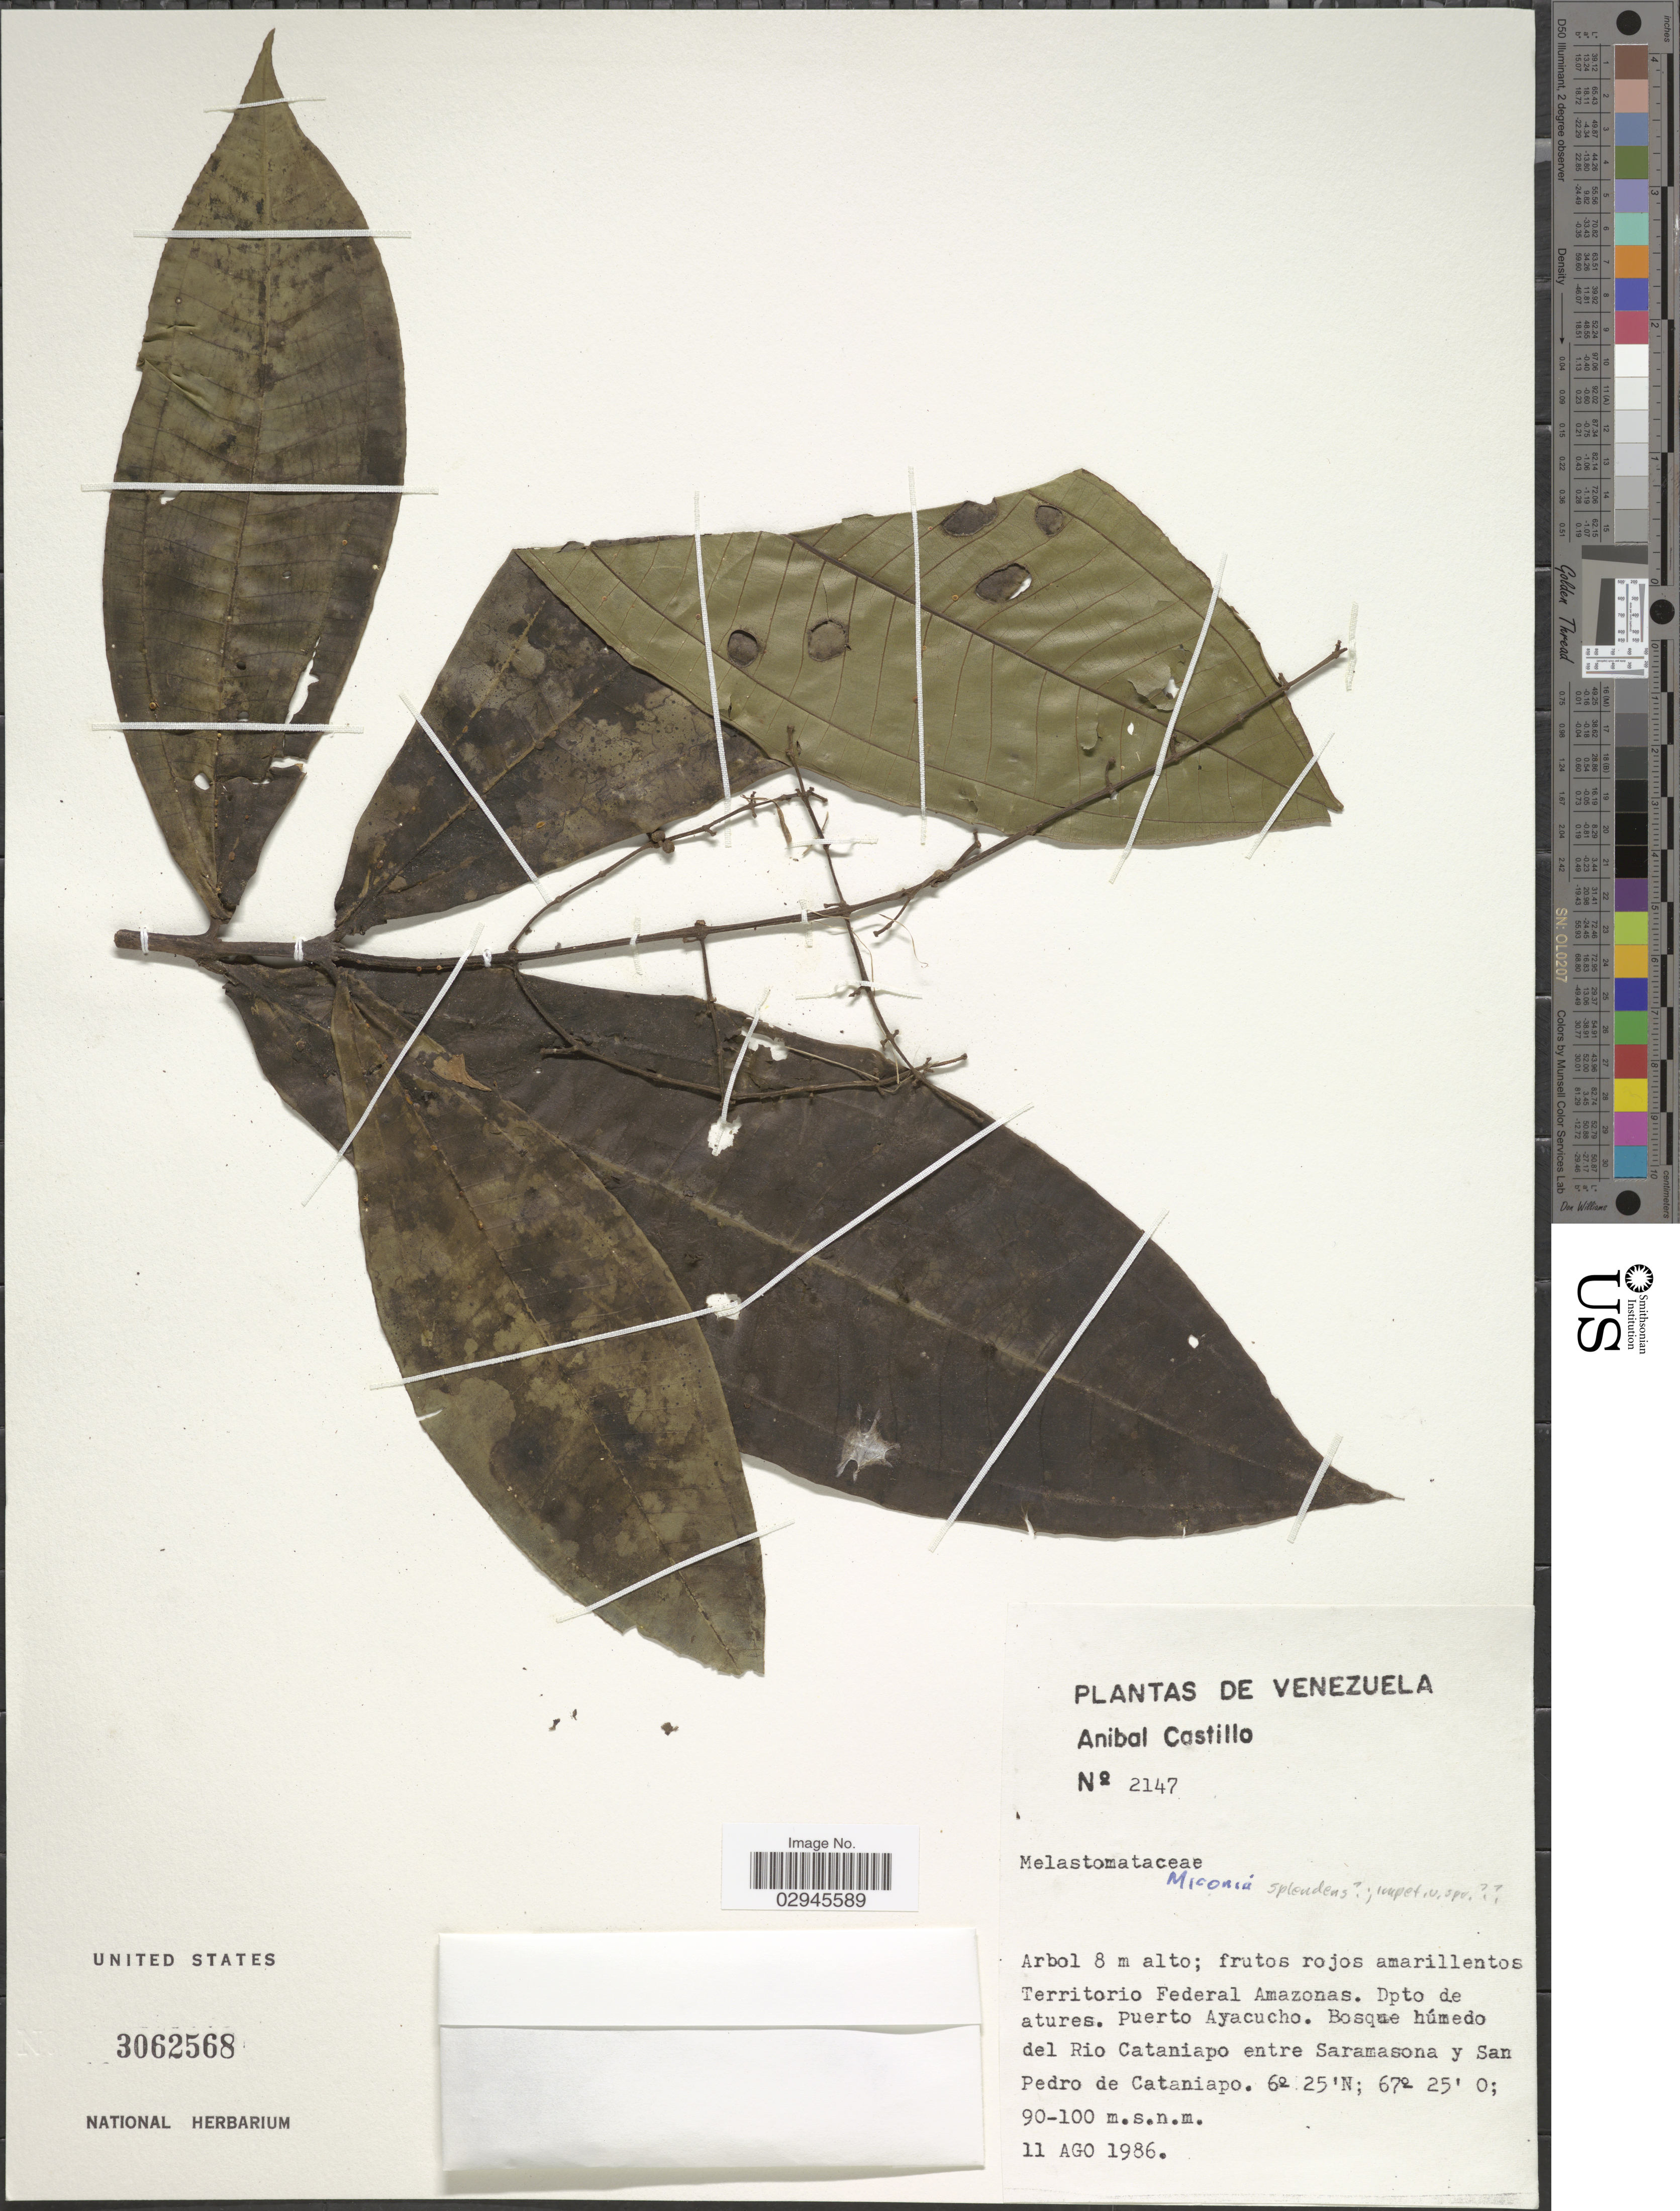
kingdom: Plantae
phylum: Tracheophyta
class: Magnoliopsida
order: Myrtales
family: Melastomataceae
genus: Miconia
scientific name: Miconia sp.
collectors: A. Castillo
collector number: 2147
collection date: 1986-08-11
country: Venezuela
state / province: Amazonas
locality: Territorio Federal Amazonas. Dpto de atures. Puerto Ayacucho. Bosque húmedo del Rio Cataniapo entre Saramasona y San Pedro de Cataniapo.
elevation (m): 90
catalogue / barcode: US 3062568